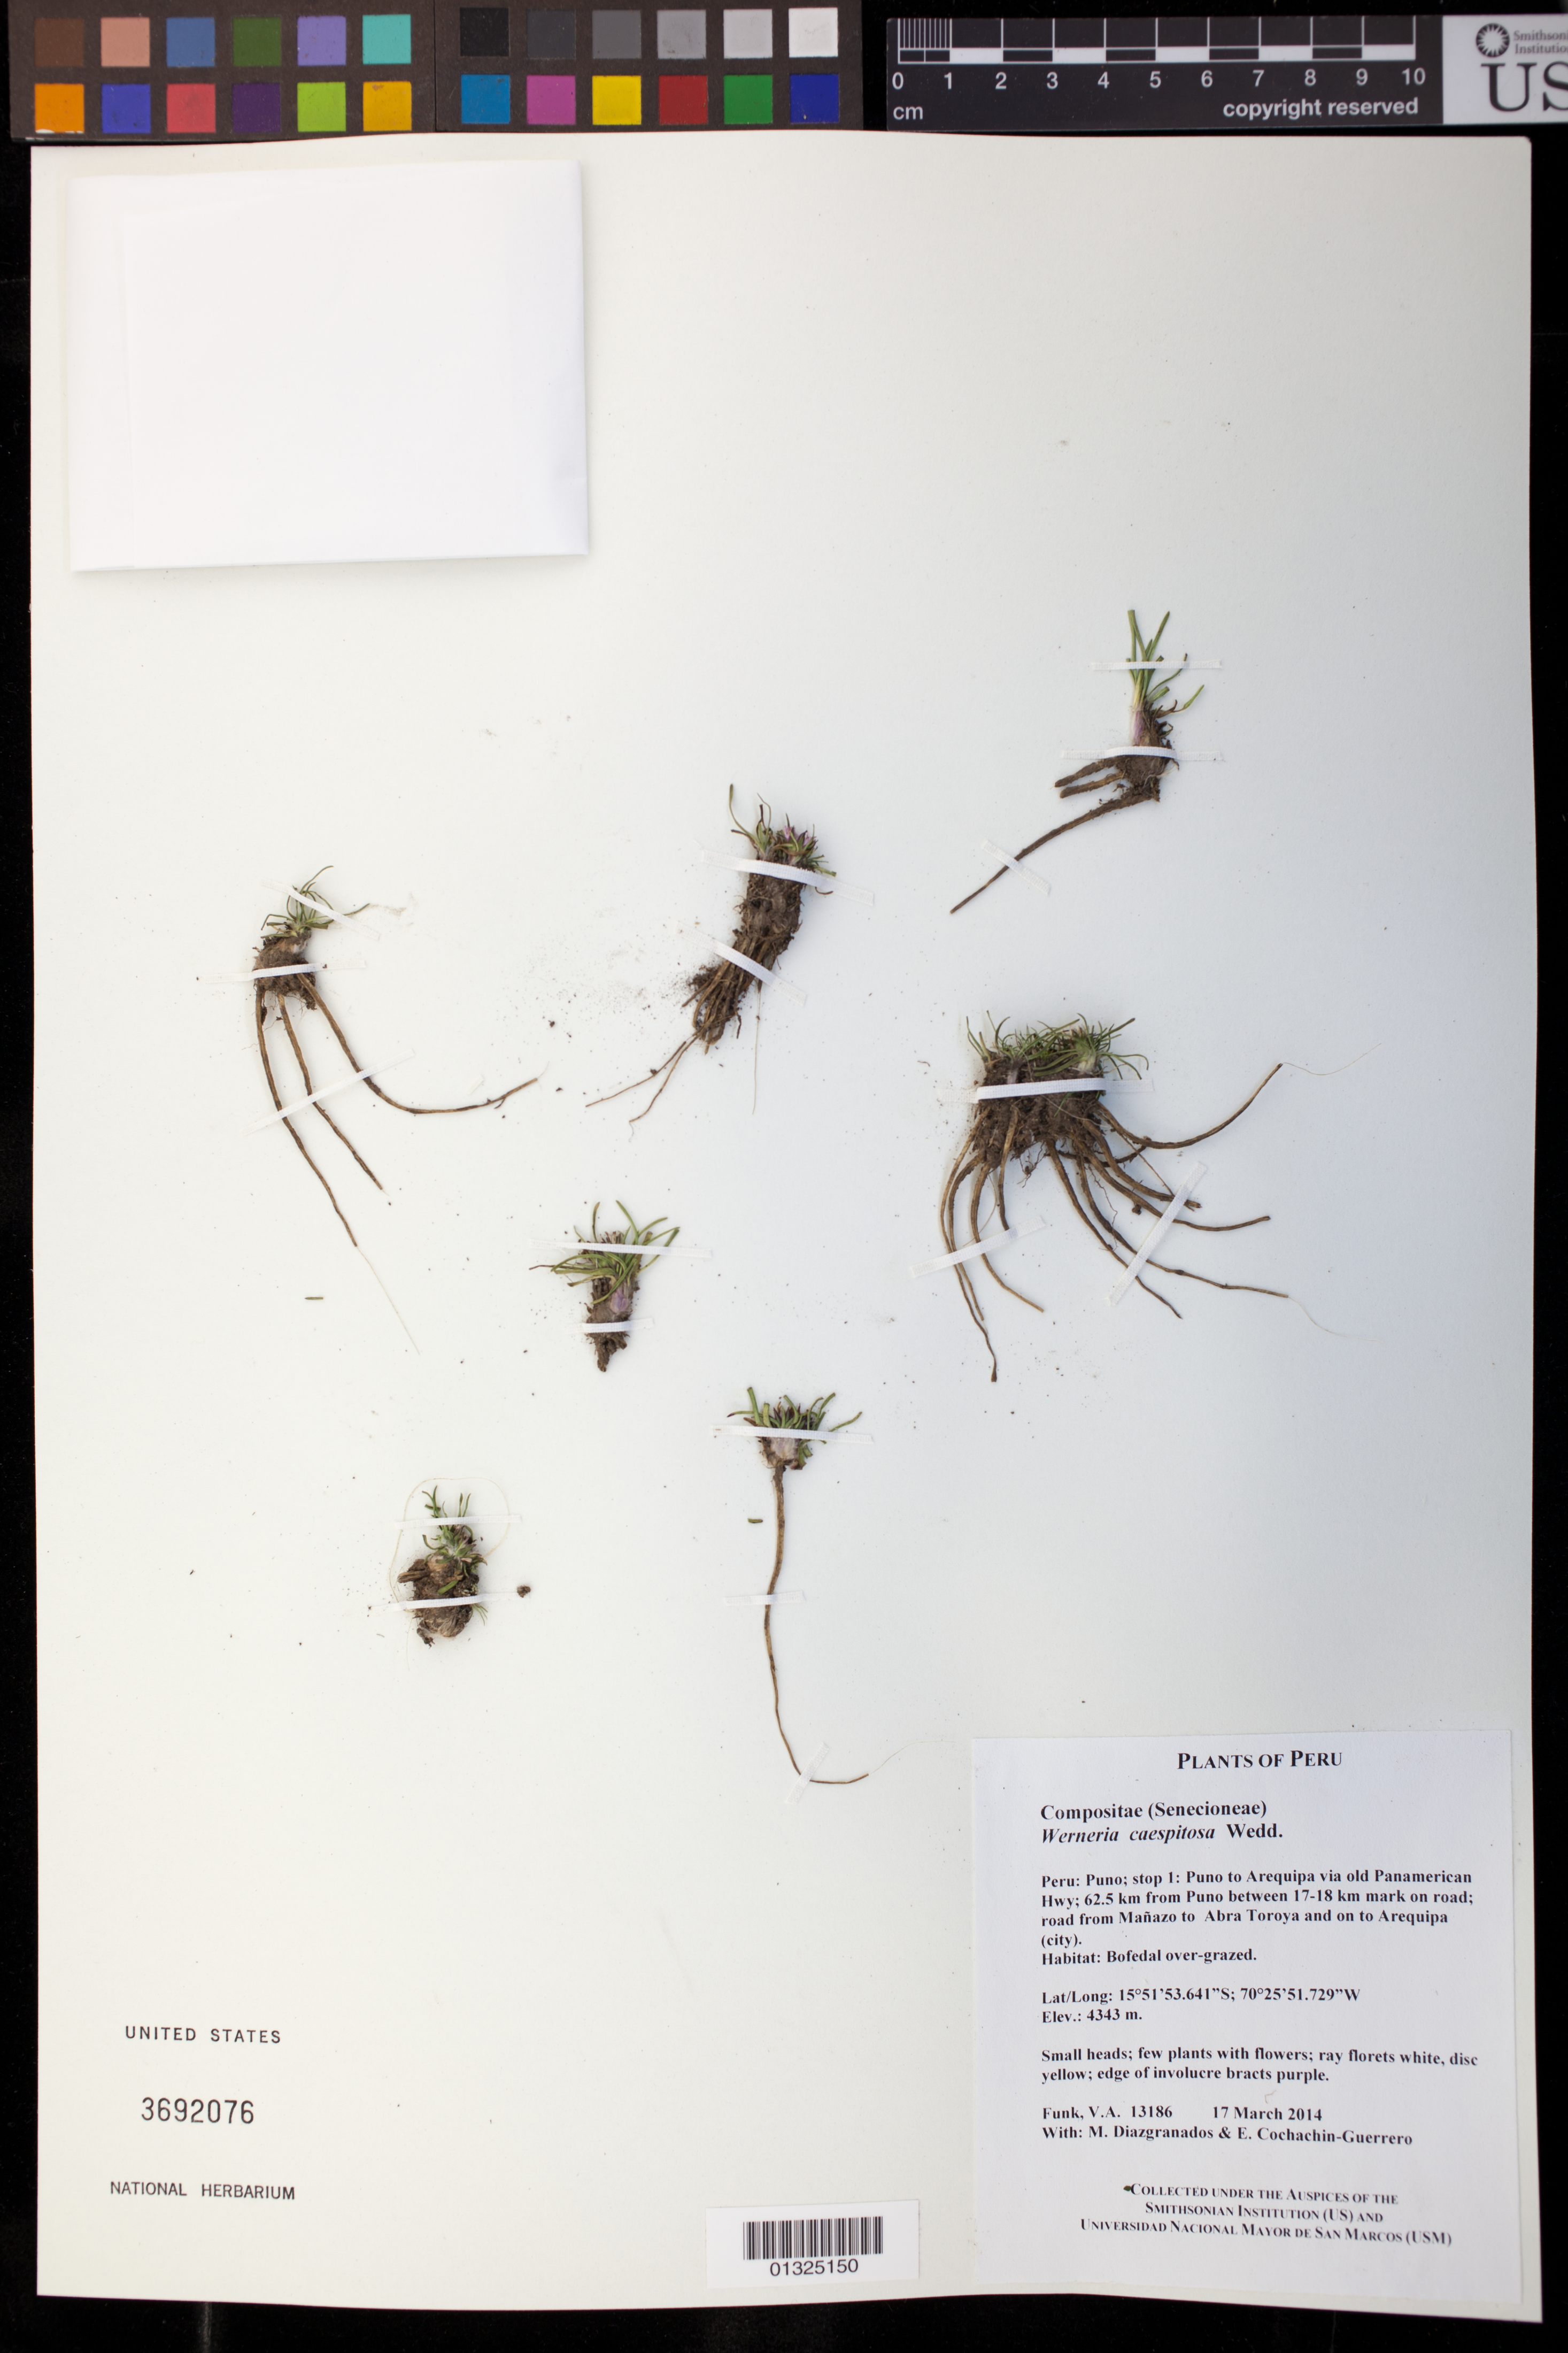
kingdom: Plantae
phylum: Tracheophyta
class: Magnoliopsida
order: Asterales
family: Asteraceae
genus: Werneria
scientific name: Werneria caespitosa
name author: Wedd.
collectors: M. Diazgranados C. & E. Cochachin Guerrero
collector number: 13186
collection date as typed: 17 March 2014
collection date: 2014-03-17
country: Peru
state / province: Puno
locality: Puno to Arequipa via old Panamerican Hwy; 62.5 km from Puno between 17-18 km mark on road; road from Manazo to Abra Toroya and on to Arequipa (city)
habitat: Bofedal over-grazed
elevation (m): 4343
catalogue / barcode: US 3692076